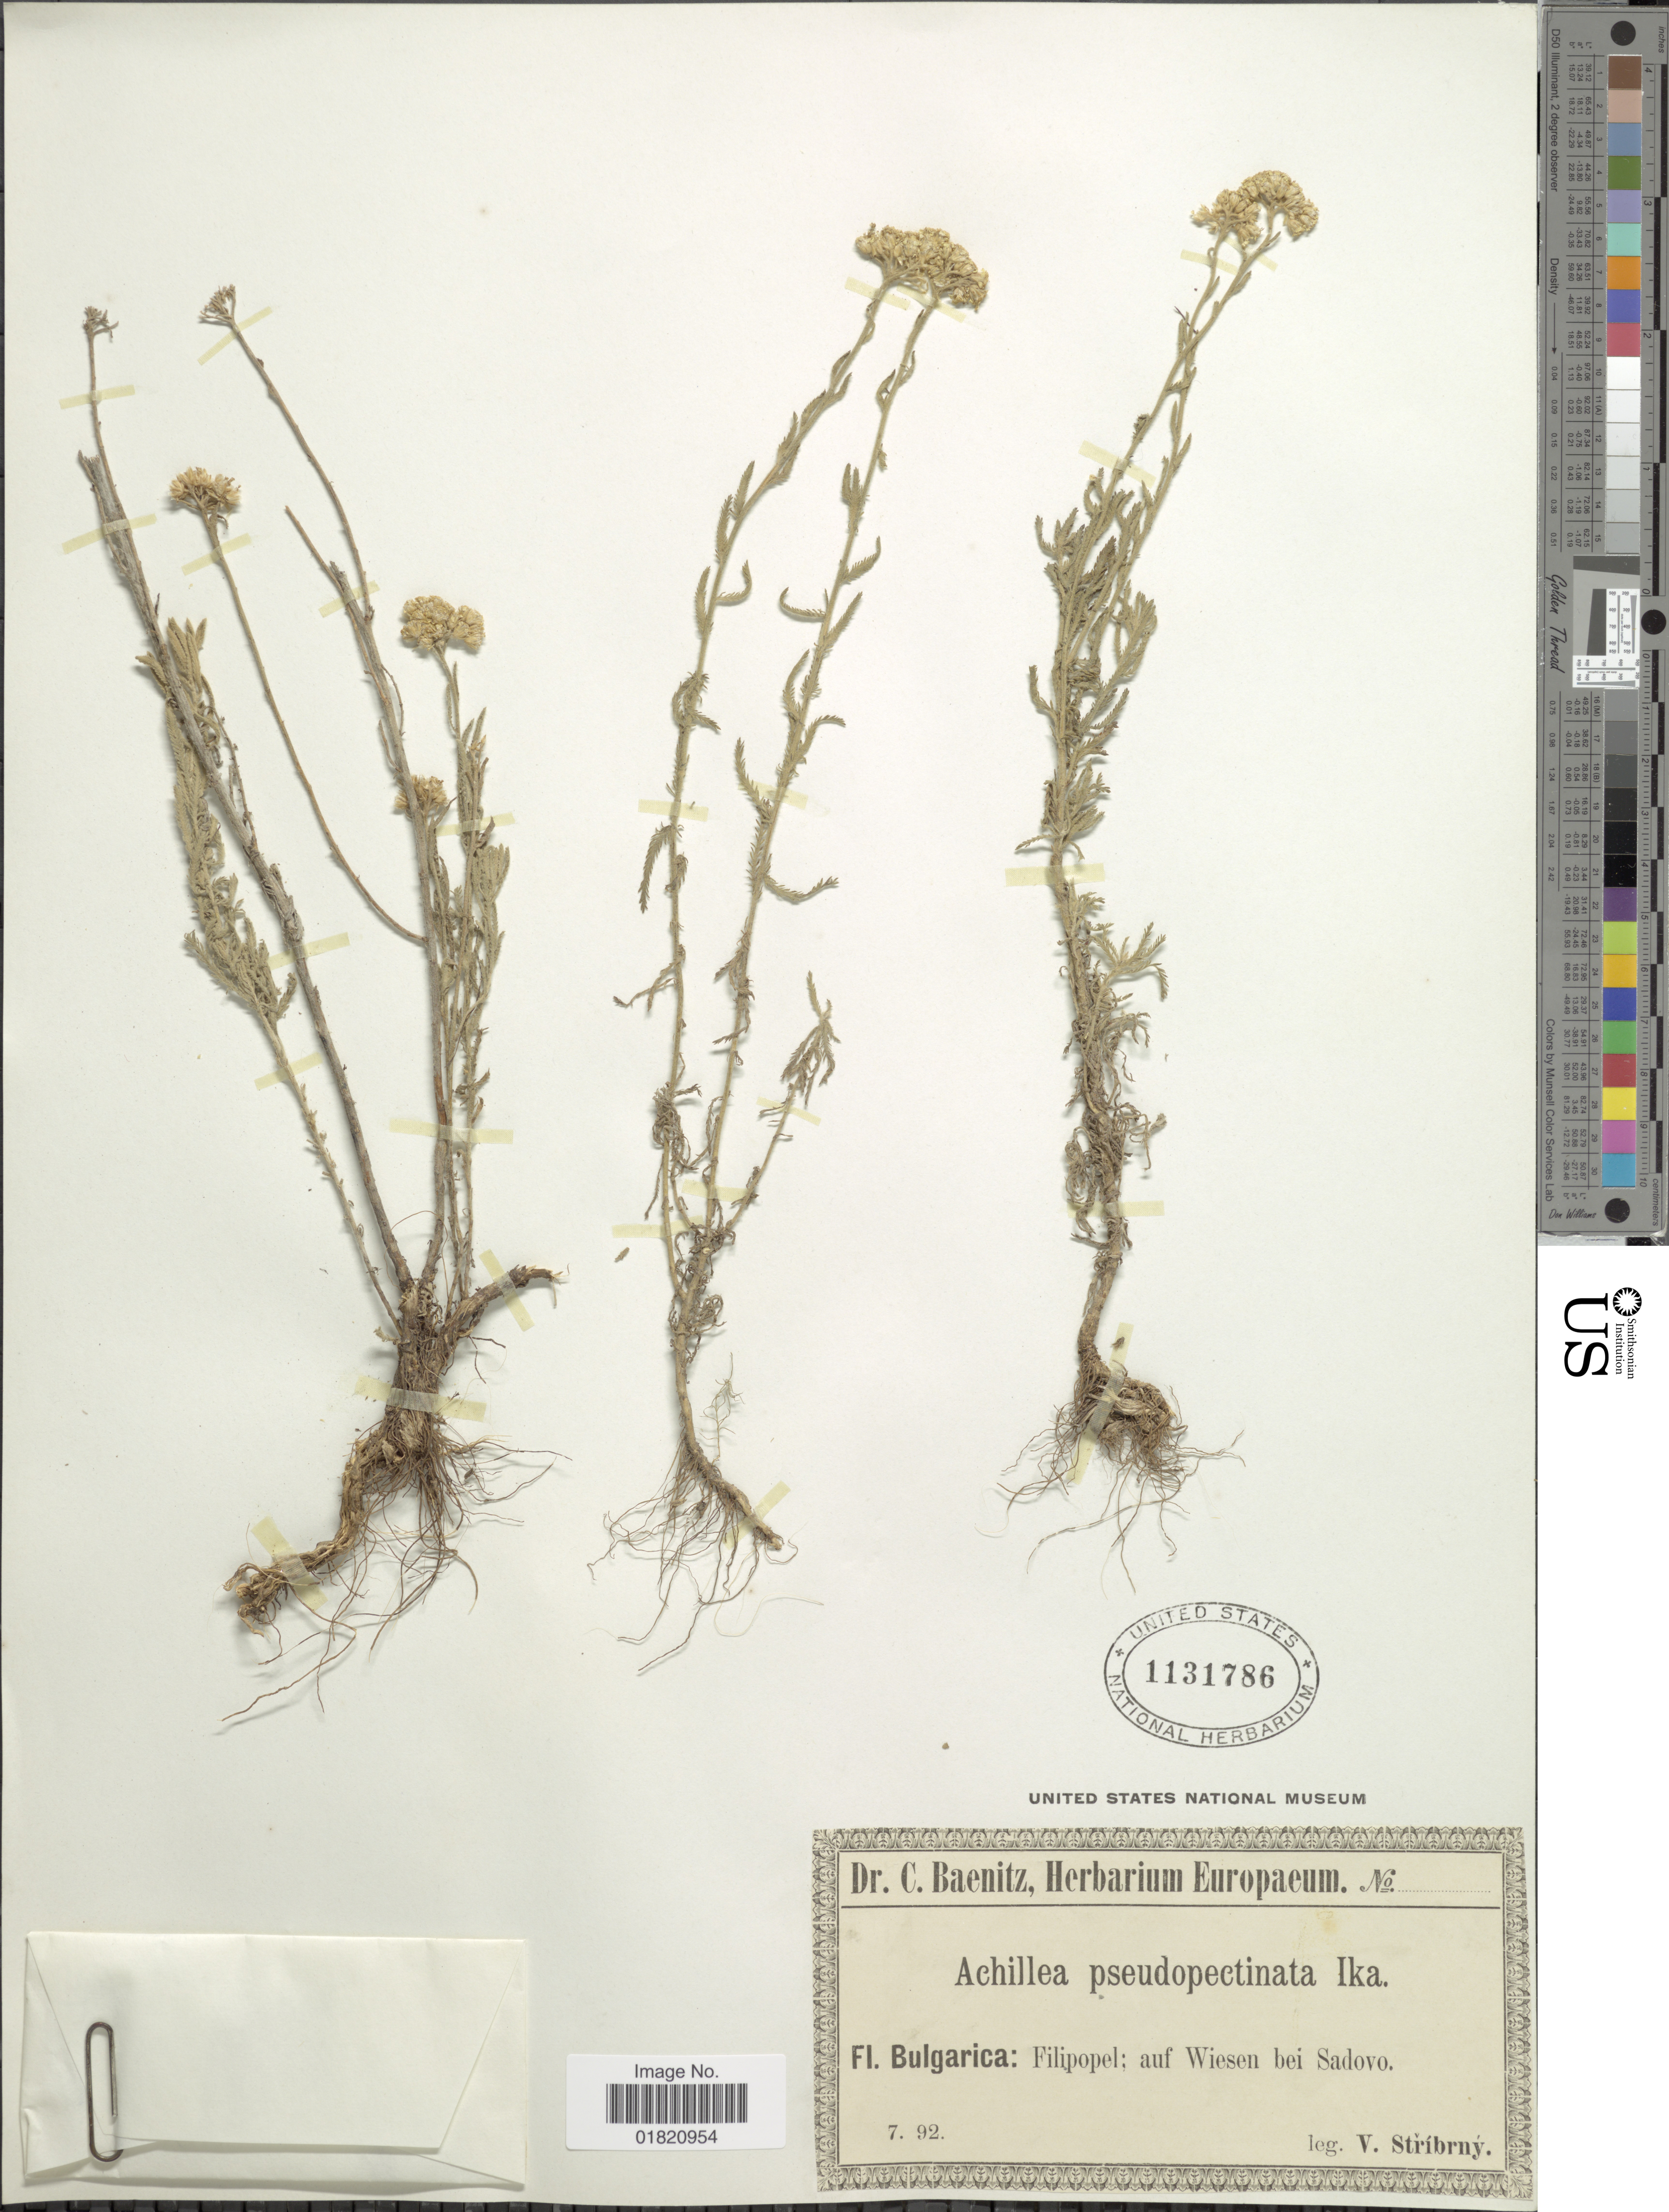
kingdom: Plantae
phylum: Tracheophyta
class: Magnoliopsida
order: Asterales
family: Asteraceae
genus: Achillea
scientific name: Achillea pseudopectinata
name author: Janka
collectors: V. Stribrny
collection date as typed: Transcribed d/m/y: /7/92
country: Bulgaria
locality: Filipopel; auf Wiesen bei Sadovo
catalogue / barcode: US 1131786